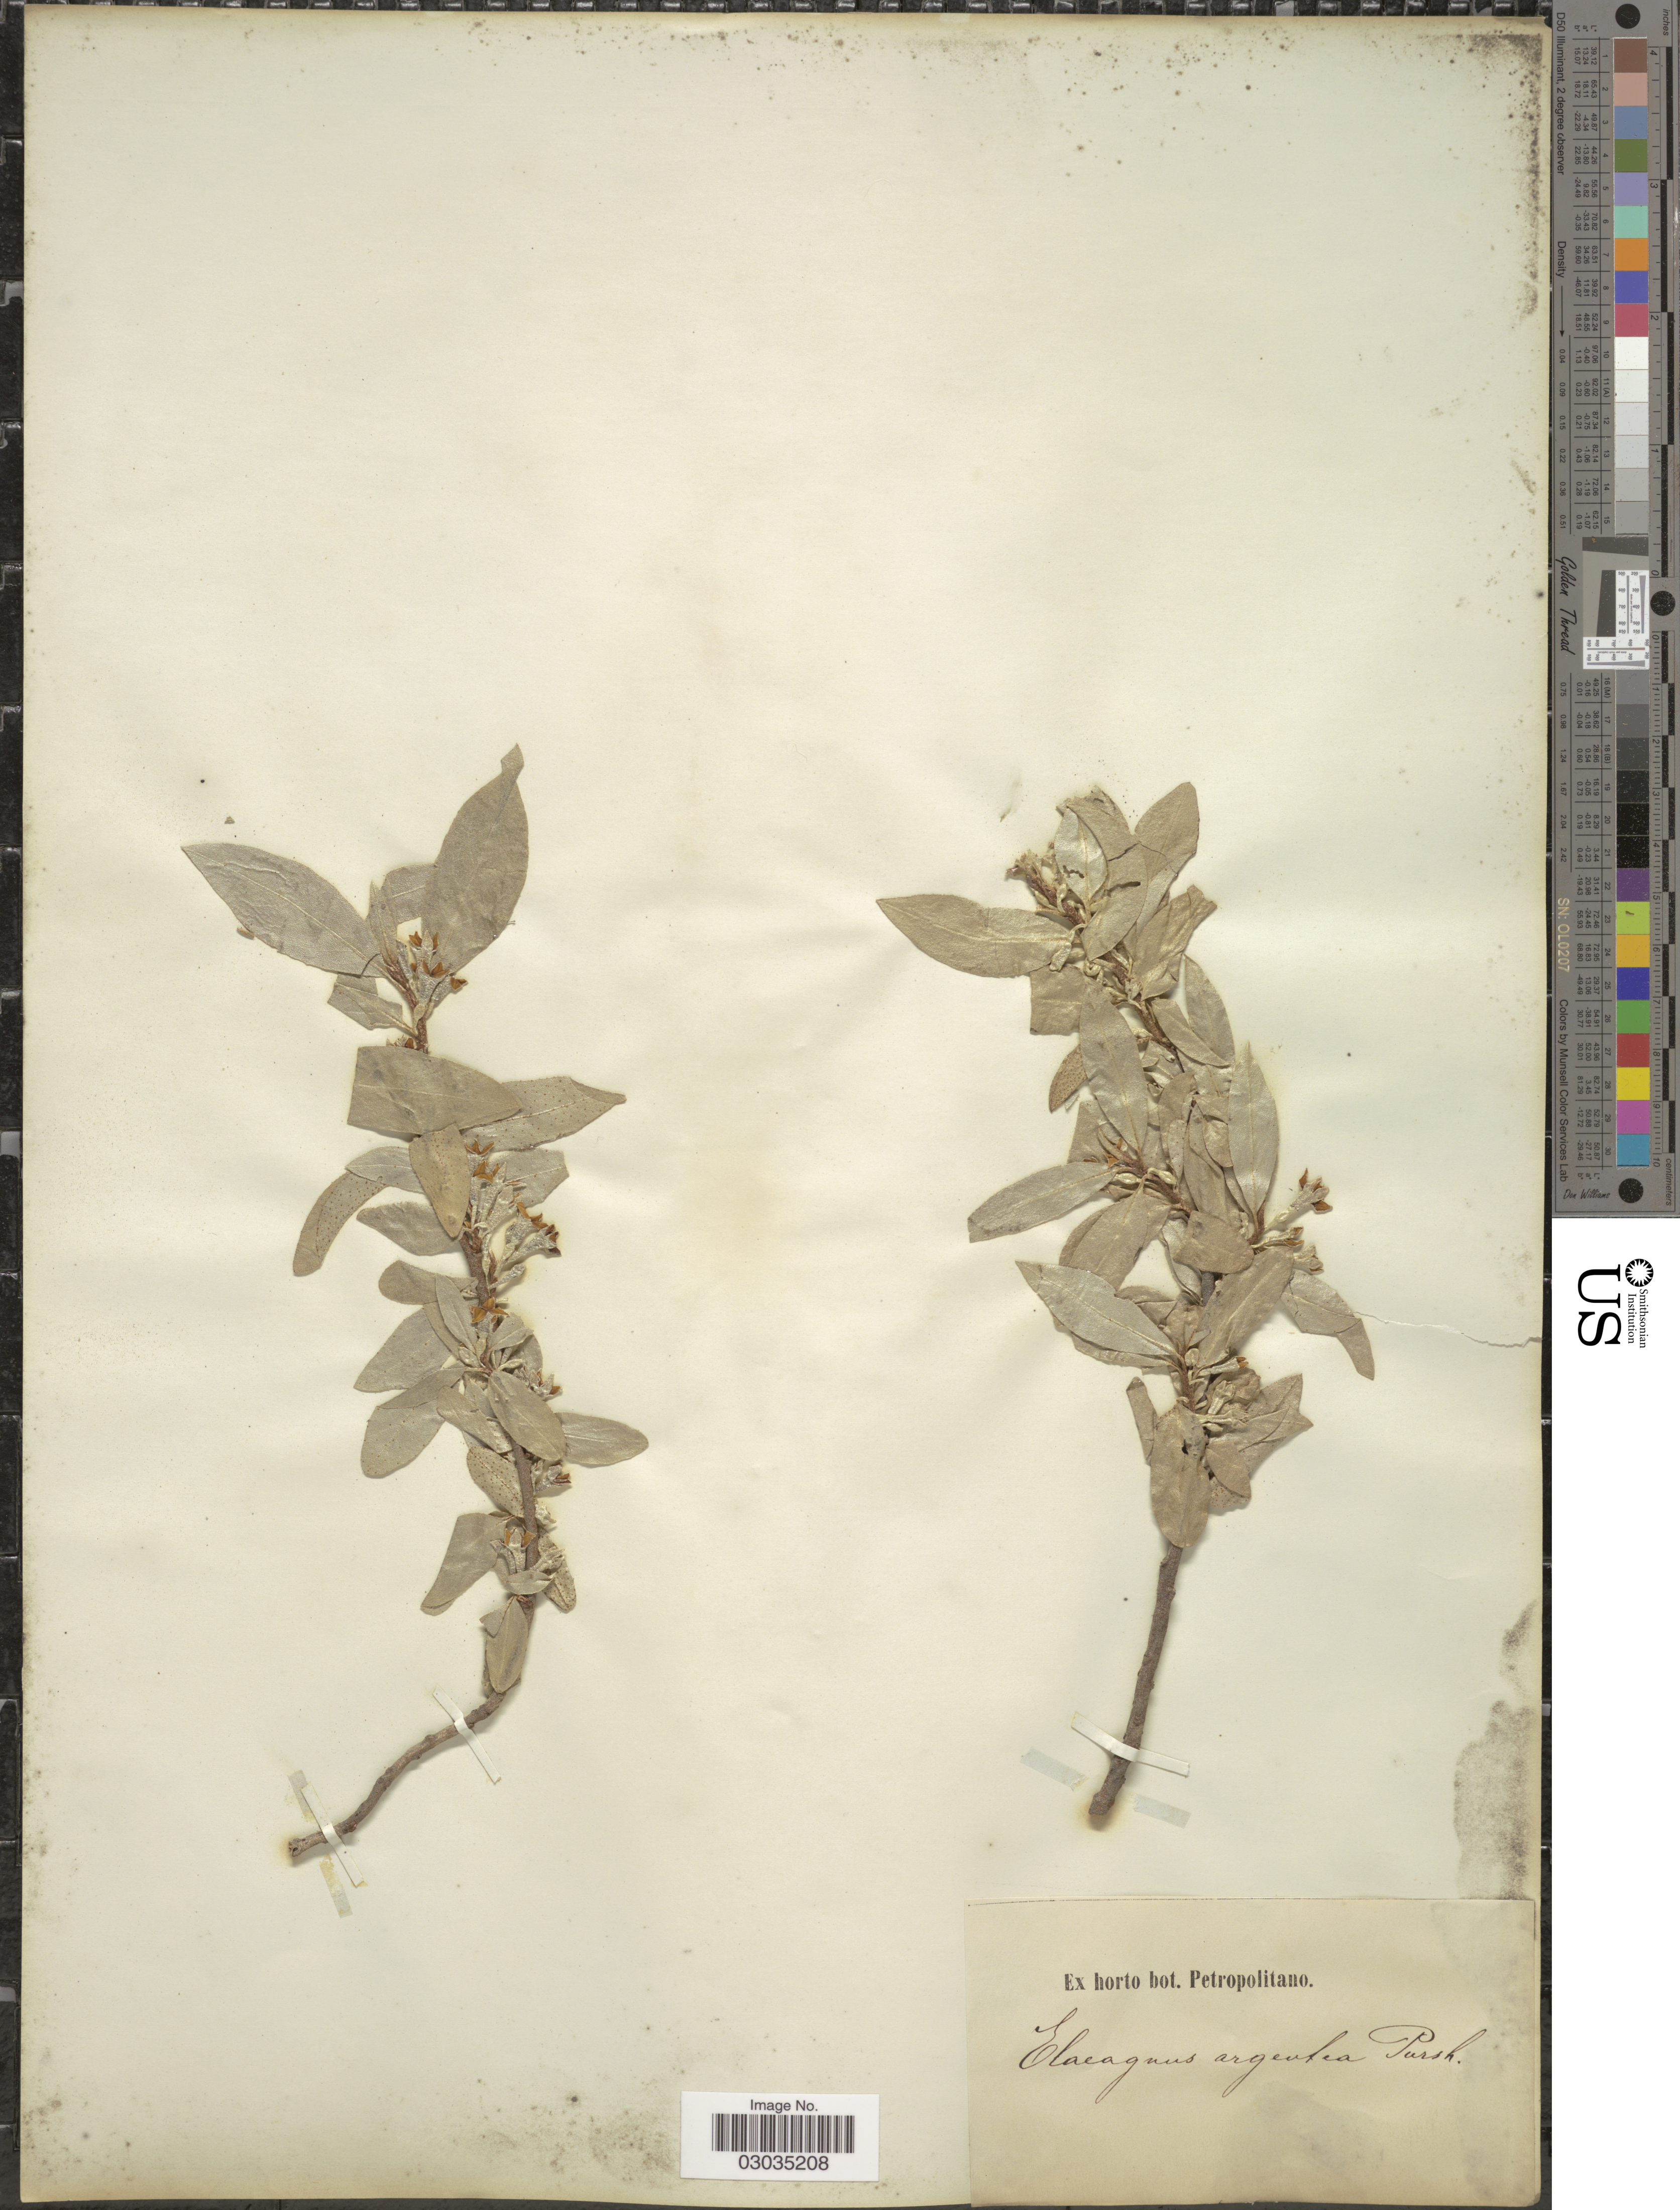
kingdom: Plantae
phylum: Tracheophyta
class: Magnoliopsida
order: Rosales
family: Elaeagnaceae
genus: Elaeagnus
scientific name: Elaeagnus commutata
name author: Bernh. ex Rydb.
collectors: ex Horto Bot. Petropolitano